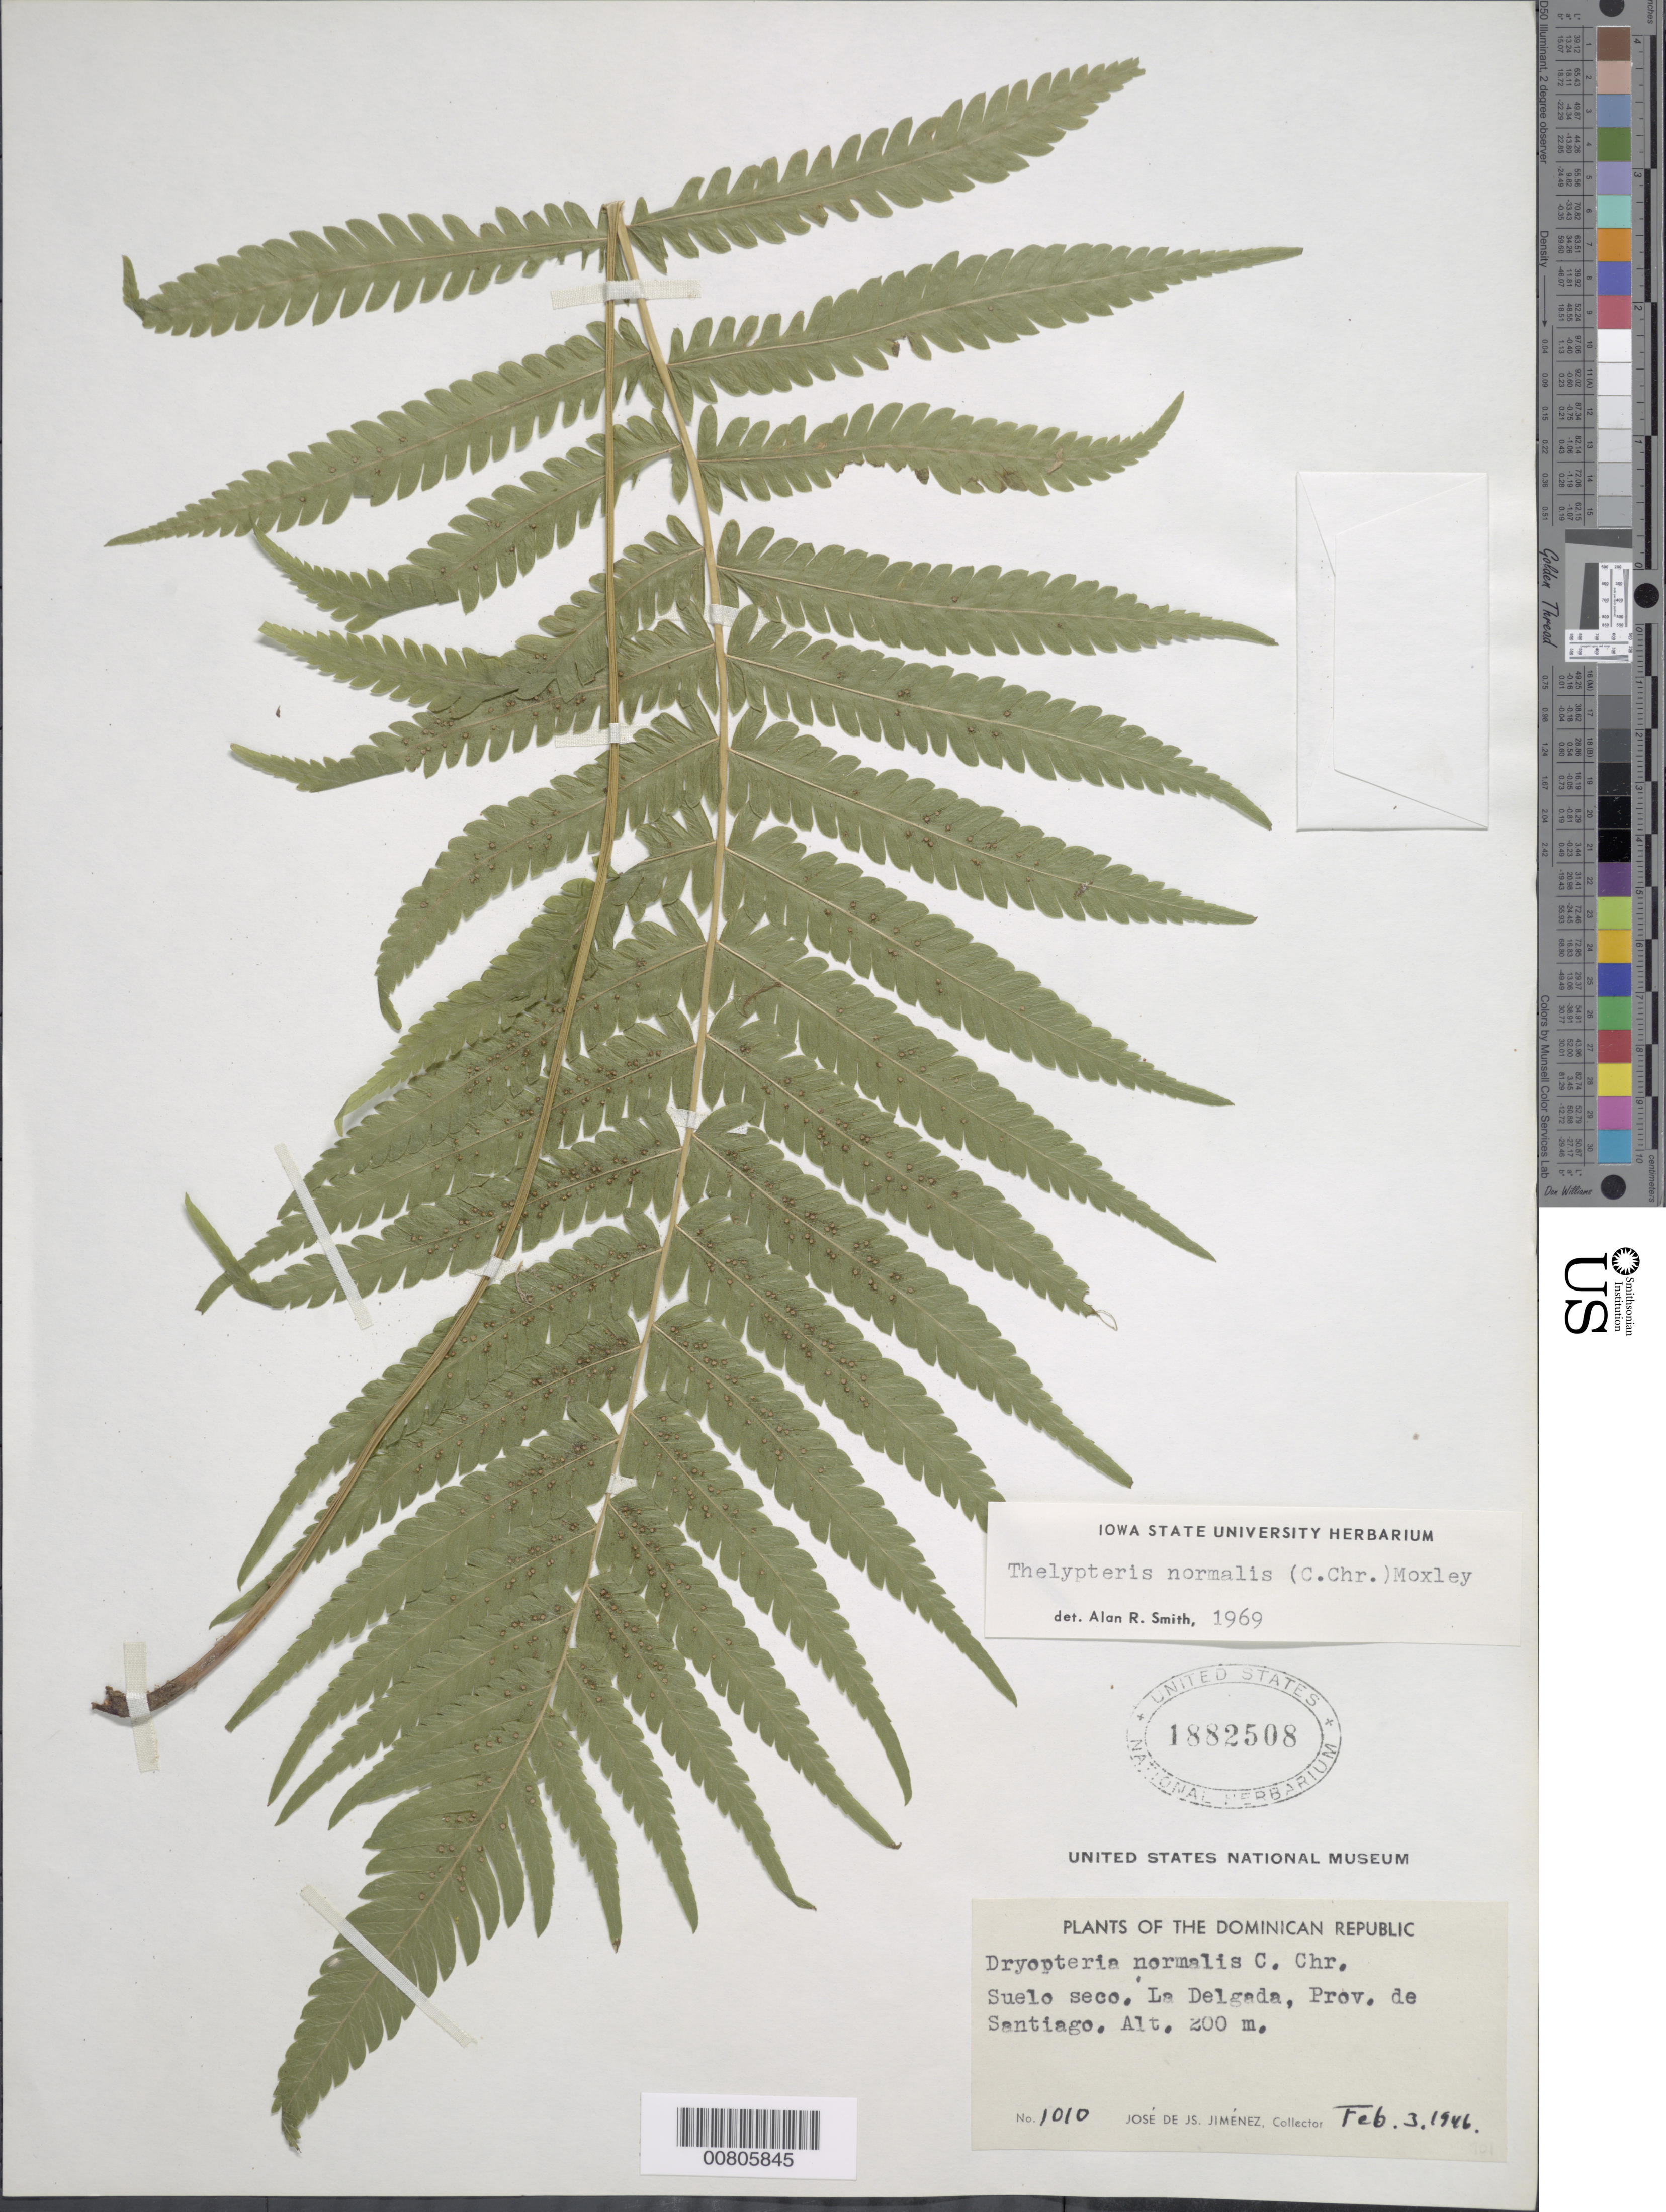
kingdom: Plantae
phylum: Tracheophyta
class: Polypodiopsida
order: Polypodiales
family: Thelypteridaceae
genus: Christella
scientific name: Christella kunthii comb. ined.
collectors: J. J. Jiménez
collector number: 1010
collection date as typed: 03 Feb 1946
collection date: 1946-02-03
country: Dominican Republic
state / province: Santiago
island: Hispaniola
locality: La Delgada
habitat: Suelo seco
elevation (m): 200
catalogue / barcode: US 1882508